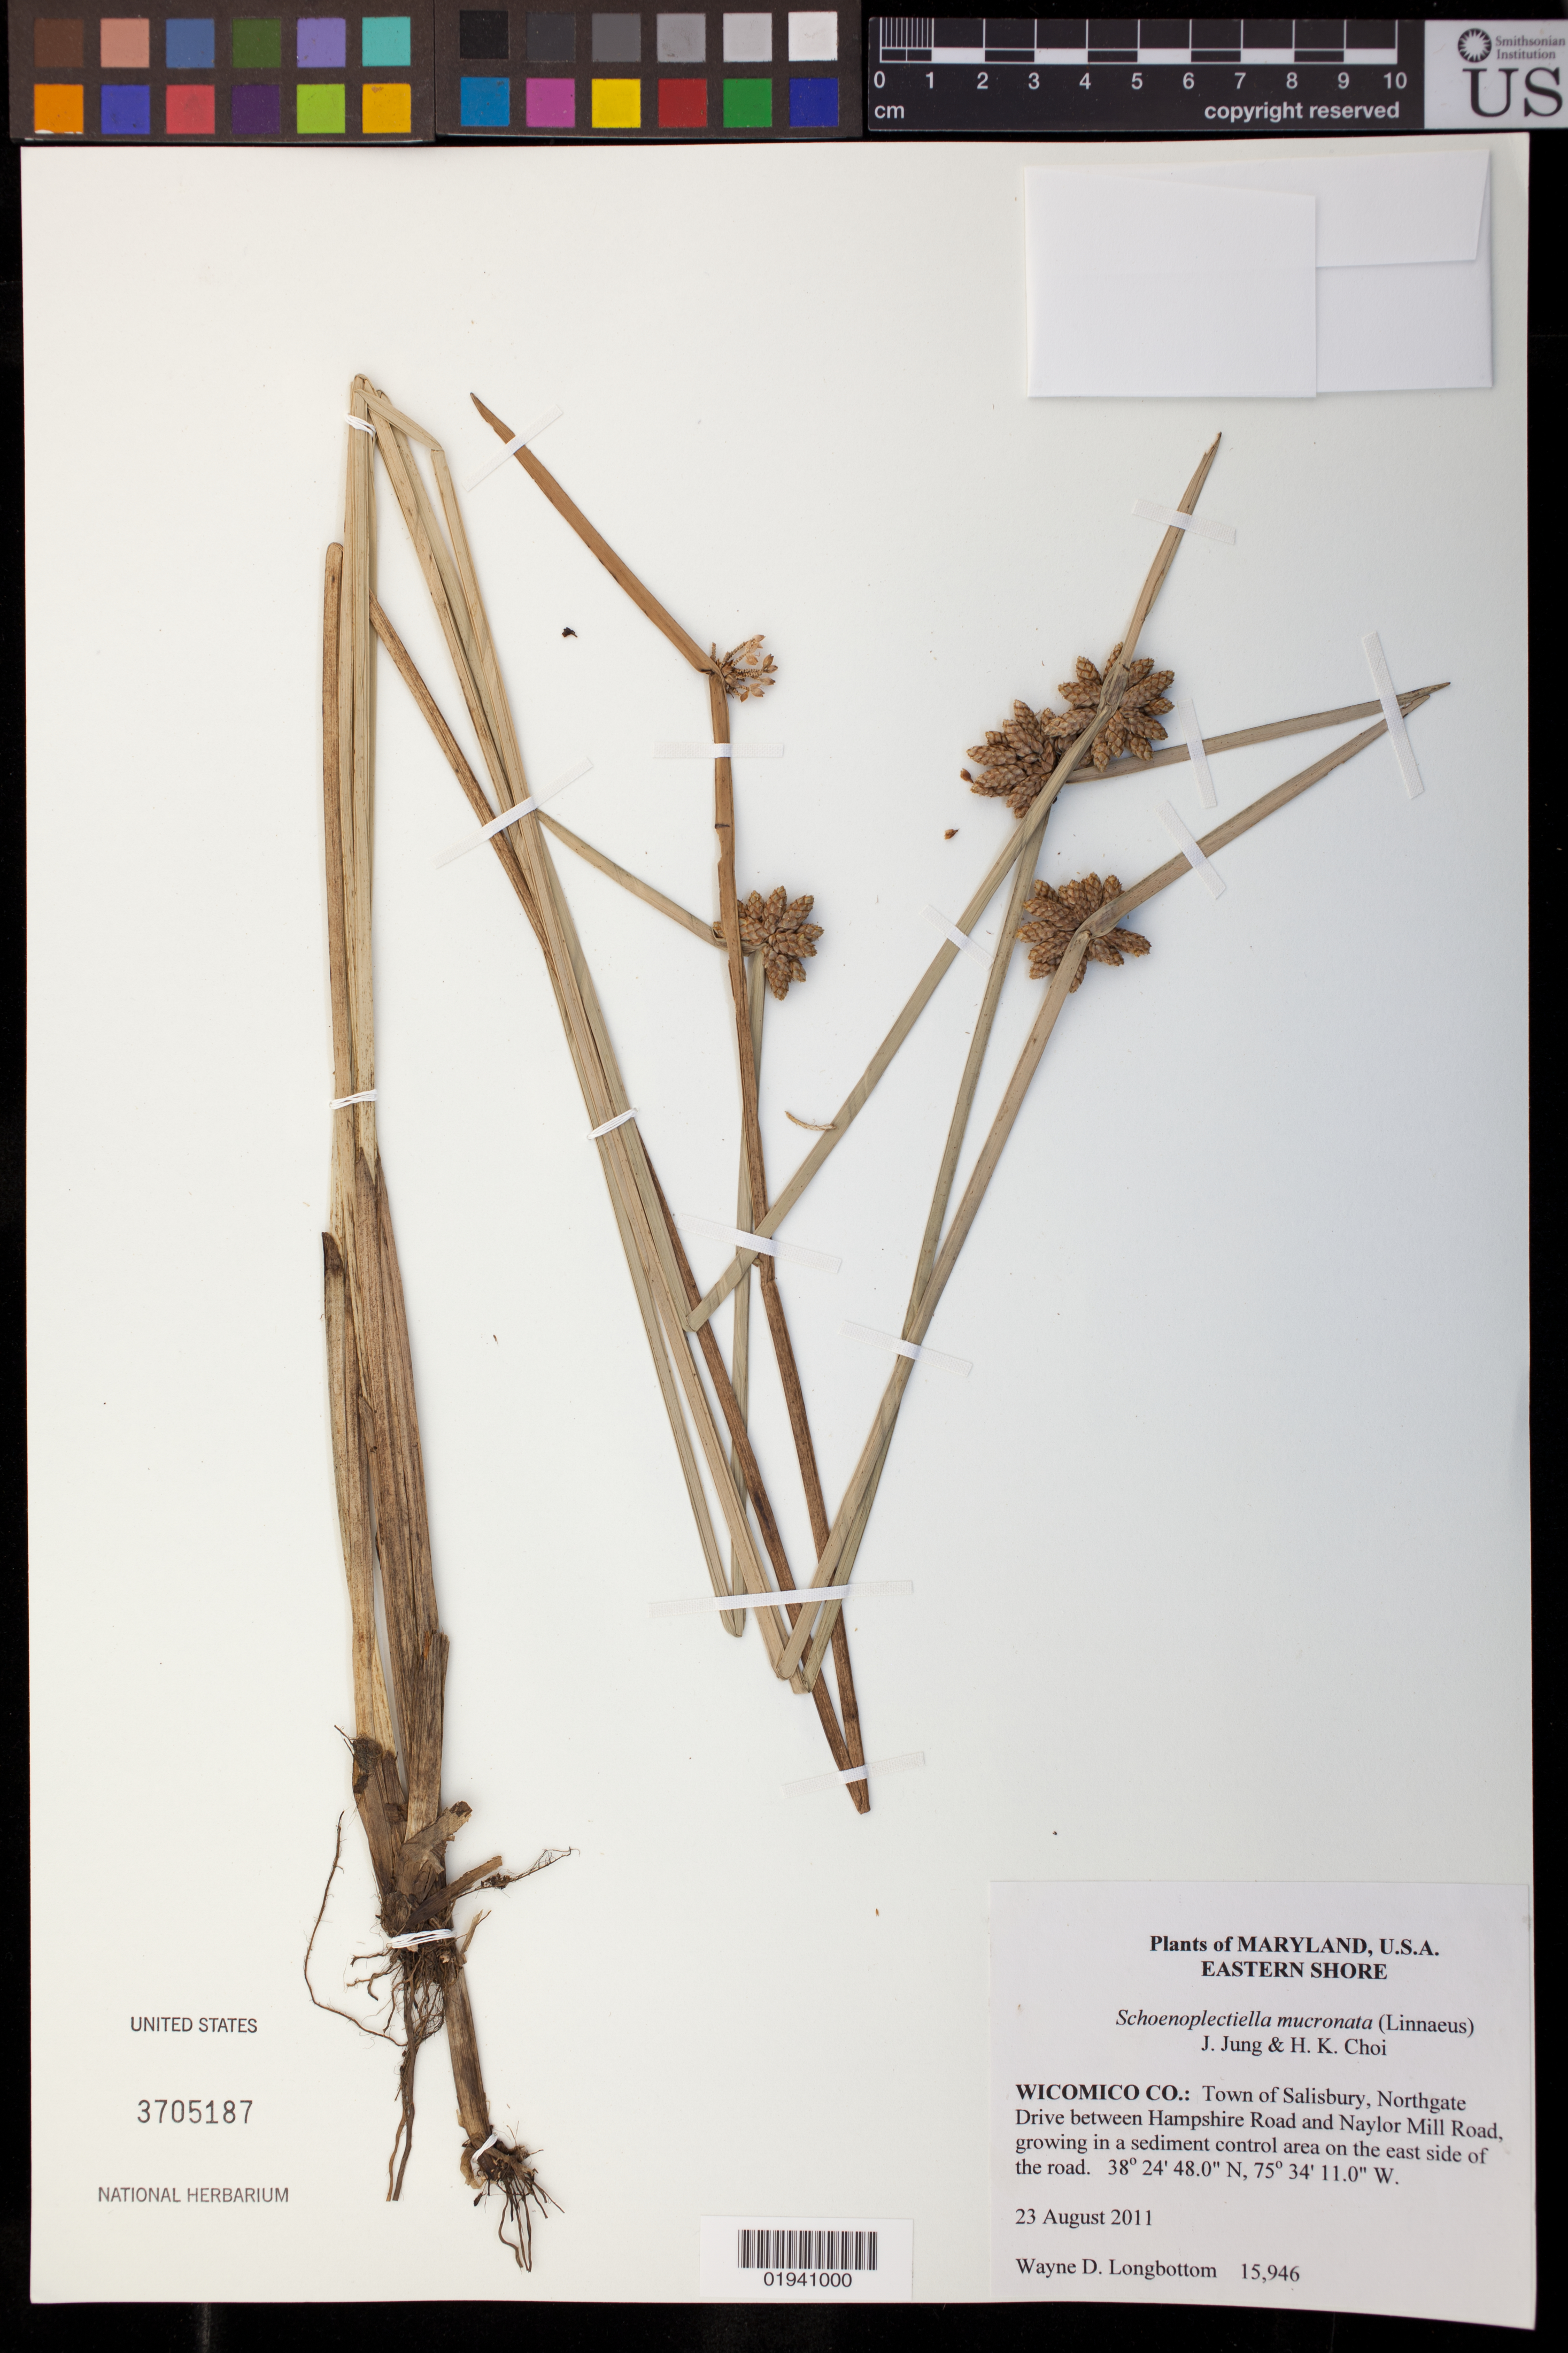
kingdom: Plantae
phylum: Tracheophyta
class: Liliopsida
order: Poales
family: Cyperaceae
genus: Schoenoplectiella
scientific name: Schoenoplectiella mucronata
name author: (L.) Jung & Choi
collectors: W. D. Longbottom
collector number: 15946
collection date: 2011-08-23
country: United States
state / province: Maryland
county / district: Wicomico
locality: Town of Salisbury, Northgate Drive between Hampshire Road and Naylor Mill Road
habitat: growing in a sediment control area on east side of the road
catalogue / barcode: US 3705187